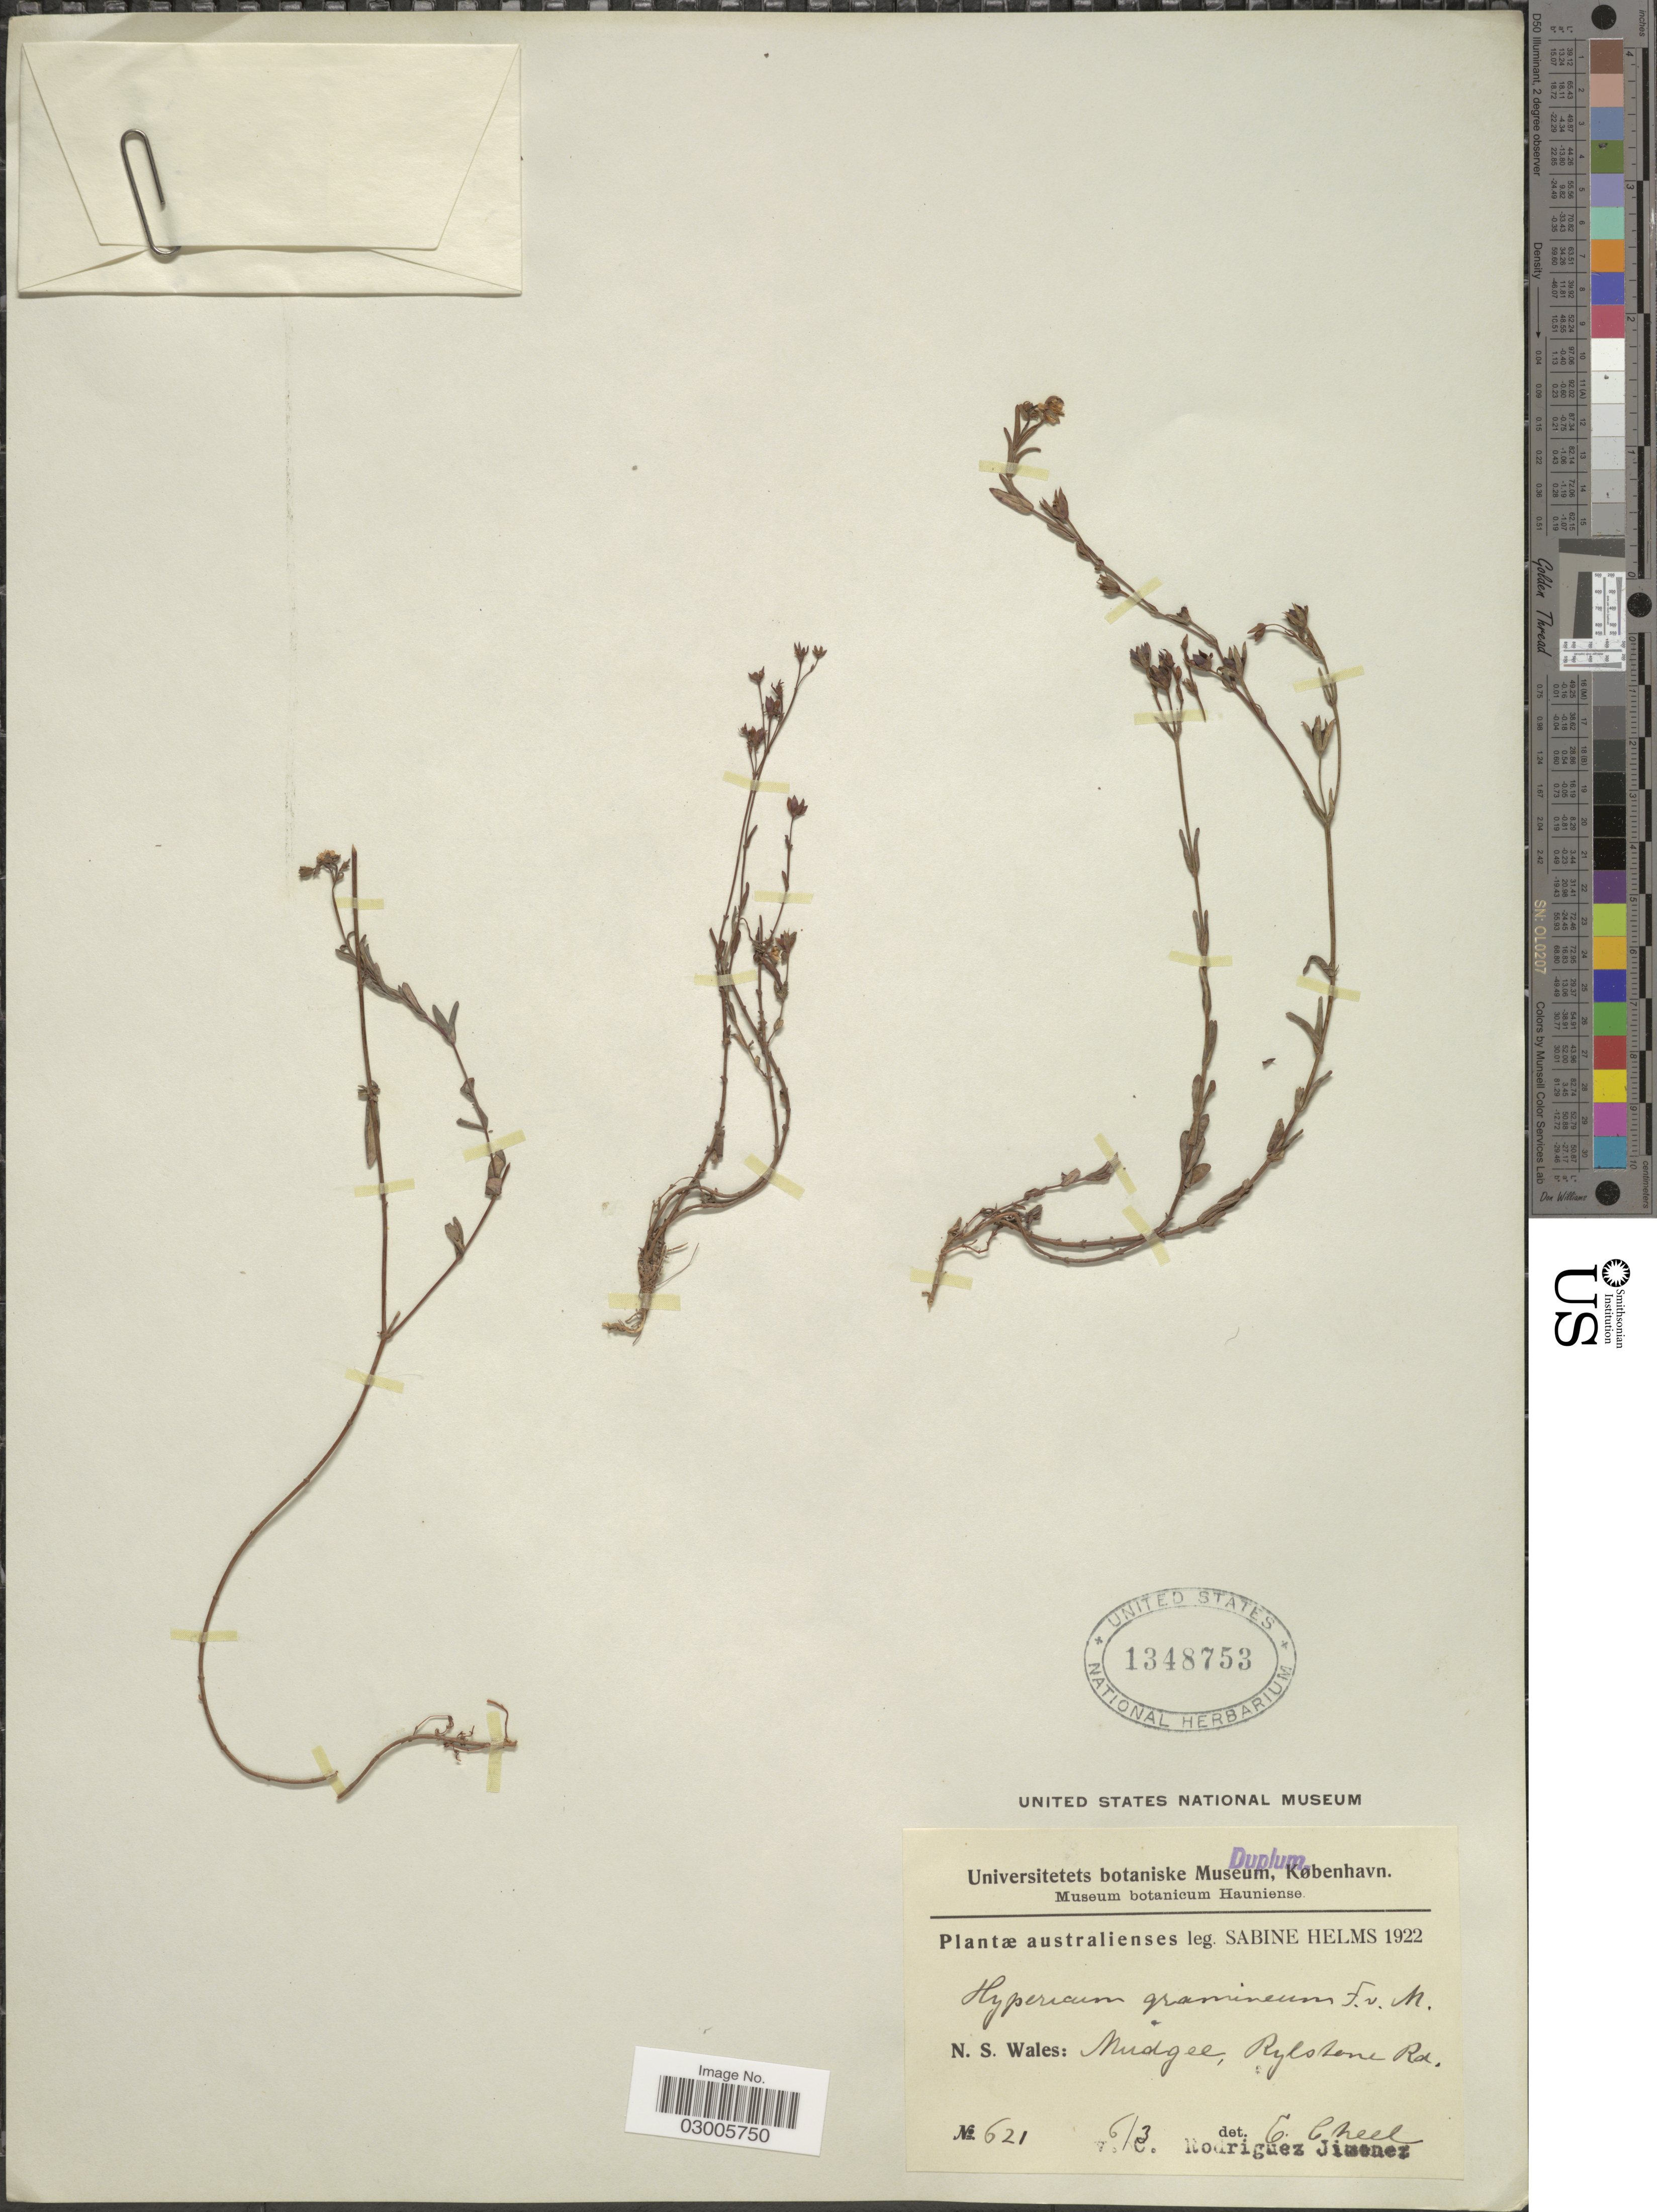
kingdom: Plantae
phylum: Tracheophyta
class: Magnoliopsida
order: Malpighiales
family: Hypericaceae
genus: Hypericum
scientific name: Hypericum gramineum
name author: G. Forst.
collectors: S. Helms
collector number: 621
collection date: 1922-03-06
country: Australia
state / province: New South Wales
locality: Mudgee, Rylstone Rd.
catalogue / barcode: US 1348753